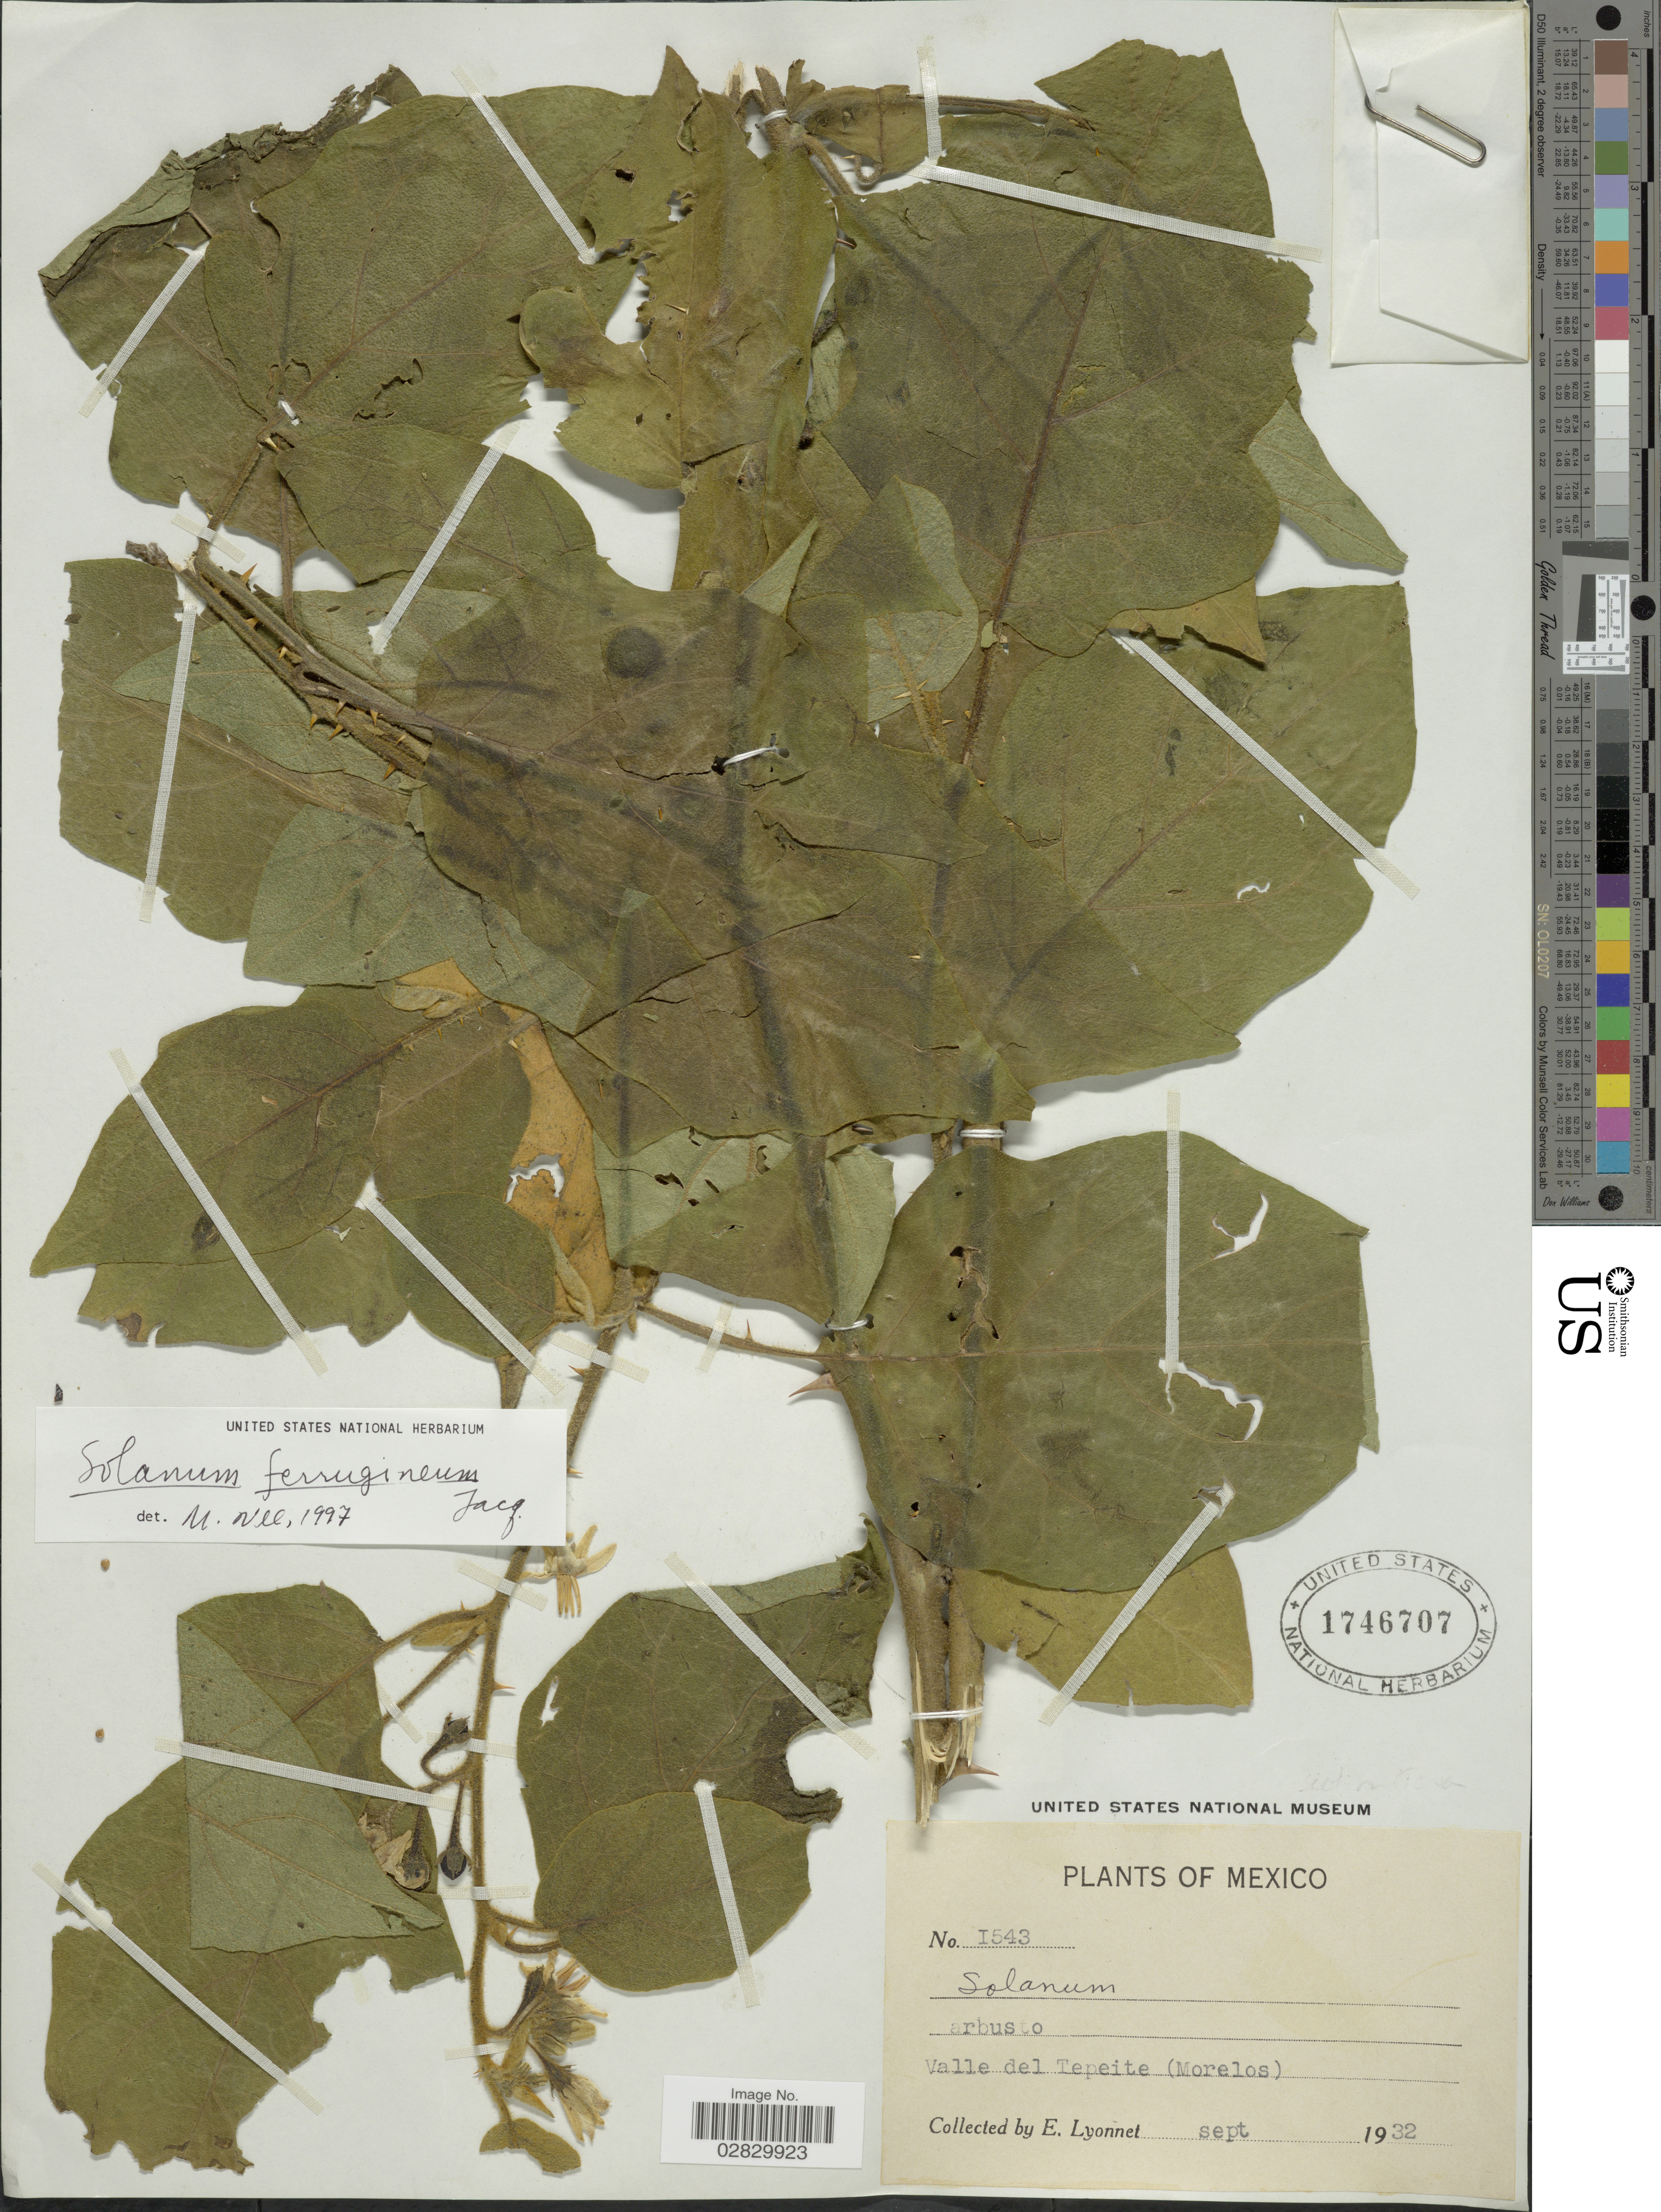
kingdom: Plantae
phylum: Tracheophyta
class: Magnoliopsida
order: Solanales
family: Solanaceae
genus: Solanum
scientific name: Solanum ferrugineum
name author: Jacq.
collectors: E. Lyonnet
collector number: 1543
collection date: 1932-09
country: Mexico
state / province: Morelos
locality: Valle del Tepeite.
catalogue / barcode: US 1746707